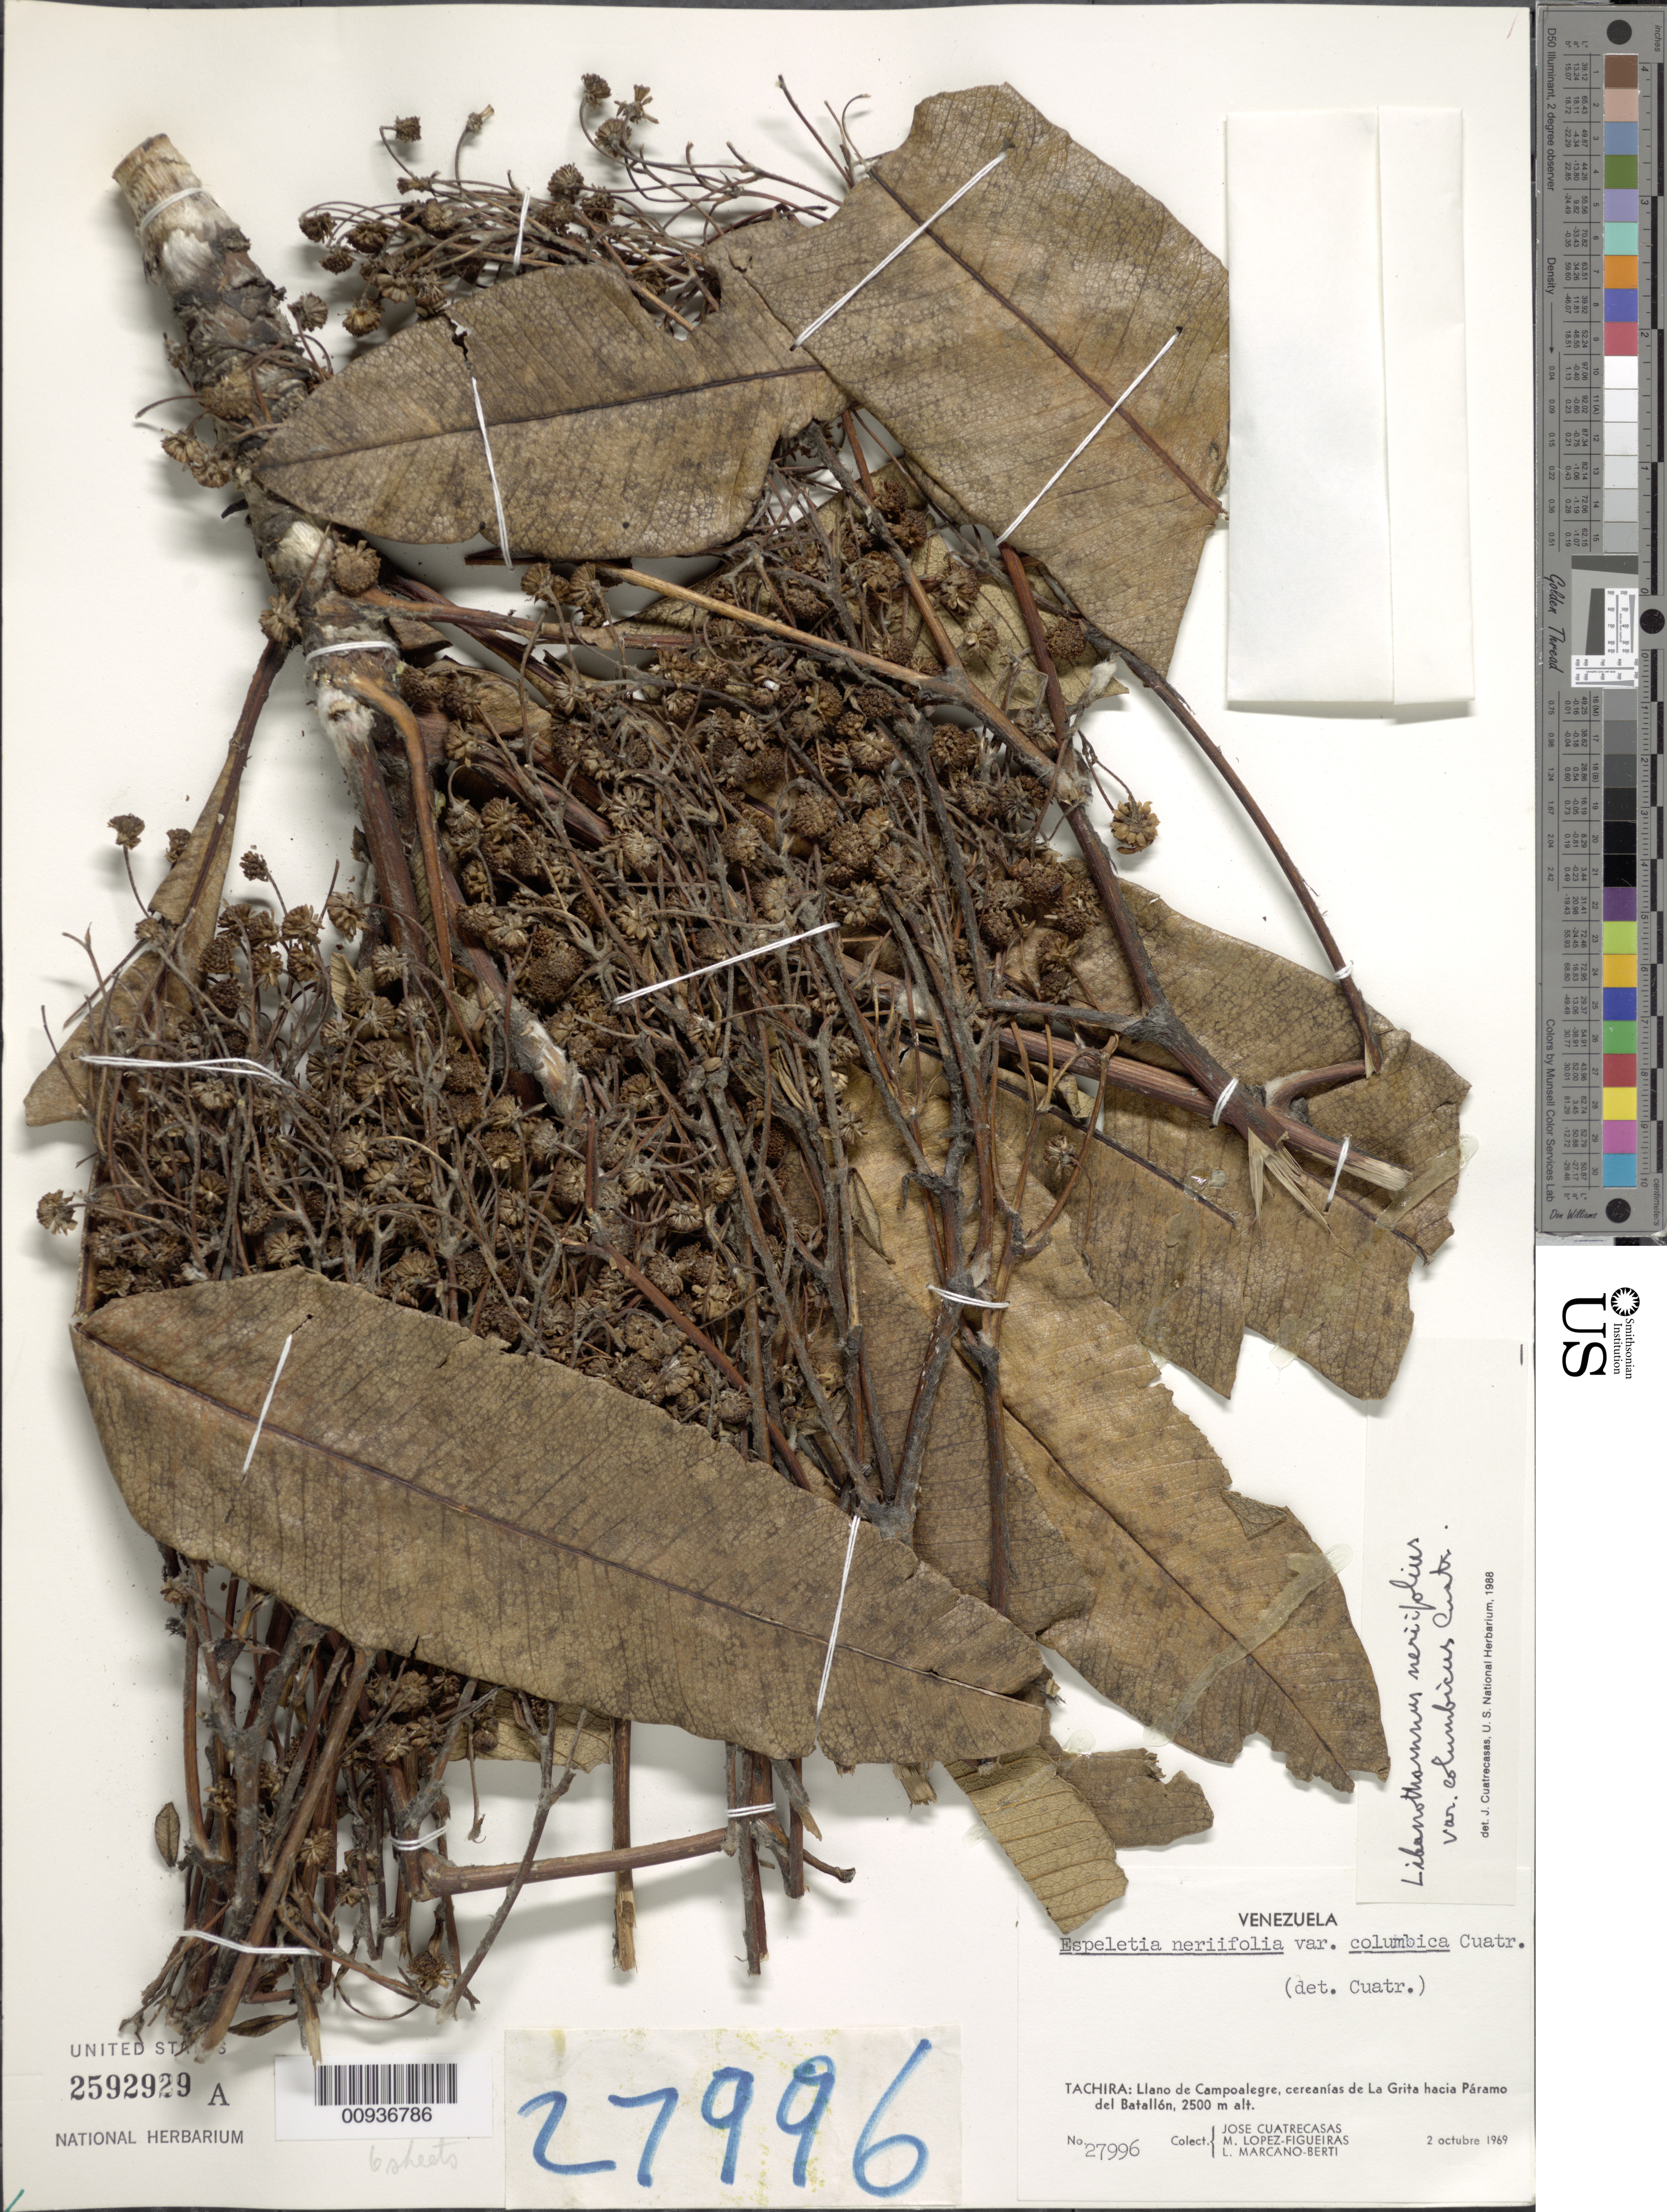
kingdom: Plantae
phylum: Tracheophyta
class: Magnoliopsida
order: Asterales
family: Asteraceae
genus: Libanothamnus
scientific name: Libanothamnus neriifolius var. columbicus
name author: (Cuatrec.) Cuatrec.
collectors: J. Cuatrecasas, M. López Figueiras & L. Marcano-Berti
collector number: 27996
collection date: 1969-10-02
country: Venezuela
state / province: Tachira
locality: Llano de Campoalegre, cereanias de La Grita hacia Paramo del Batallon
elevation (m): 2500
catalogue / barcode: US 2592929A